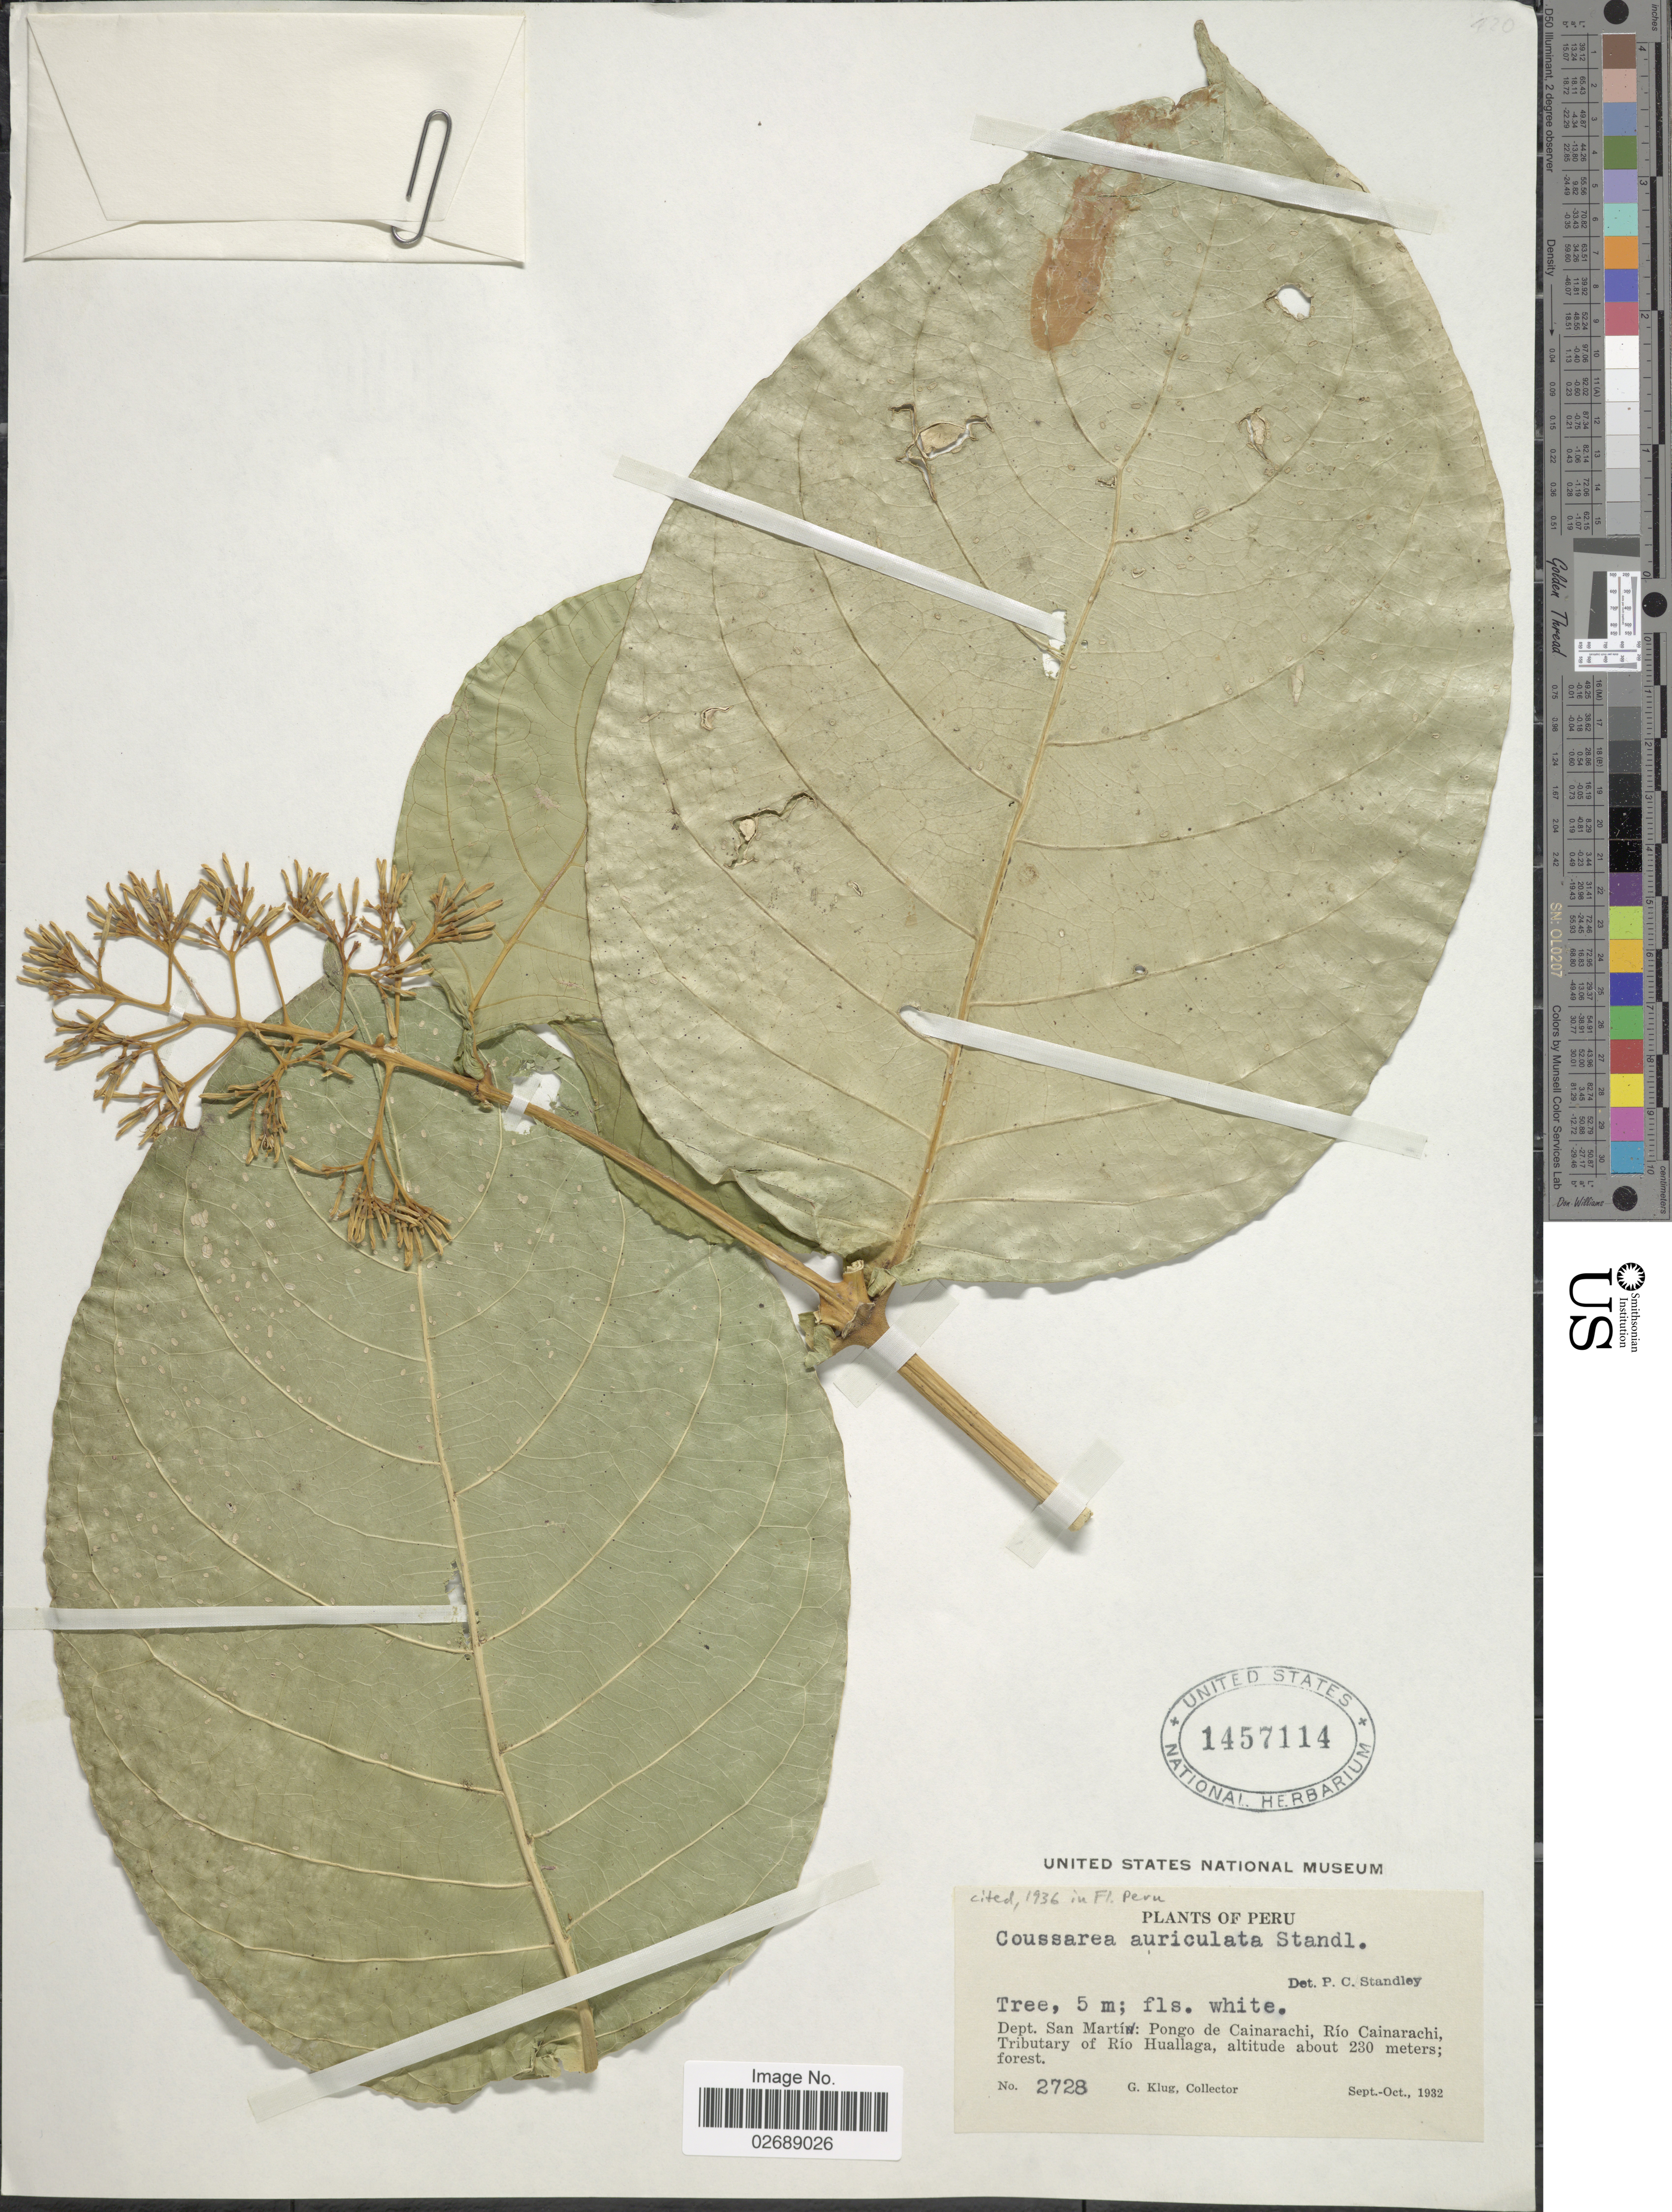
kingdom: Plantae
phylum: Tracheophyta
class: Magnoliopsida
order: Gentianales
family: Rubiaceae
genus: Coussarea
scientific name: Coussarea auriculata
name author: Standl.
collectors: G. Klug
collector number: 2728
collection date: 1932-09/1932-10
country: Peru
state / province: San Martín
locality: Pongo de Cainarachi, Rio Cainarachi, Tributary of Rio Huallaga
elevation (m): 230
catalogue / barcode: US 1457114